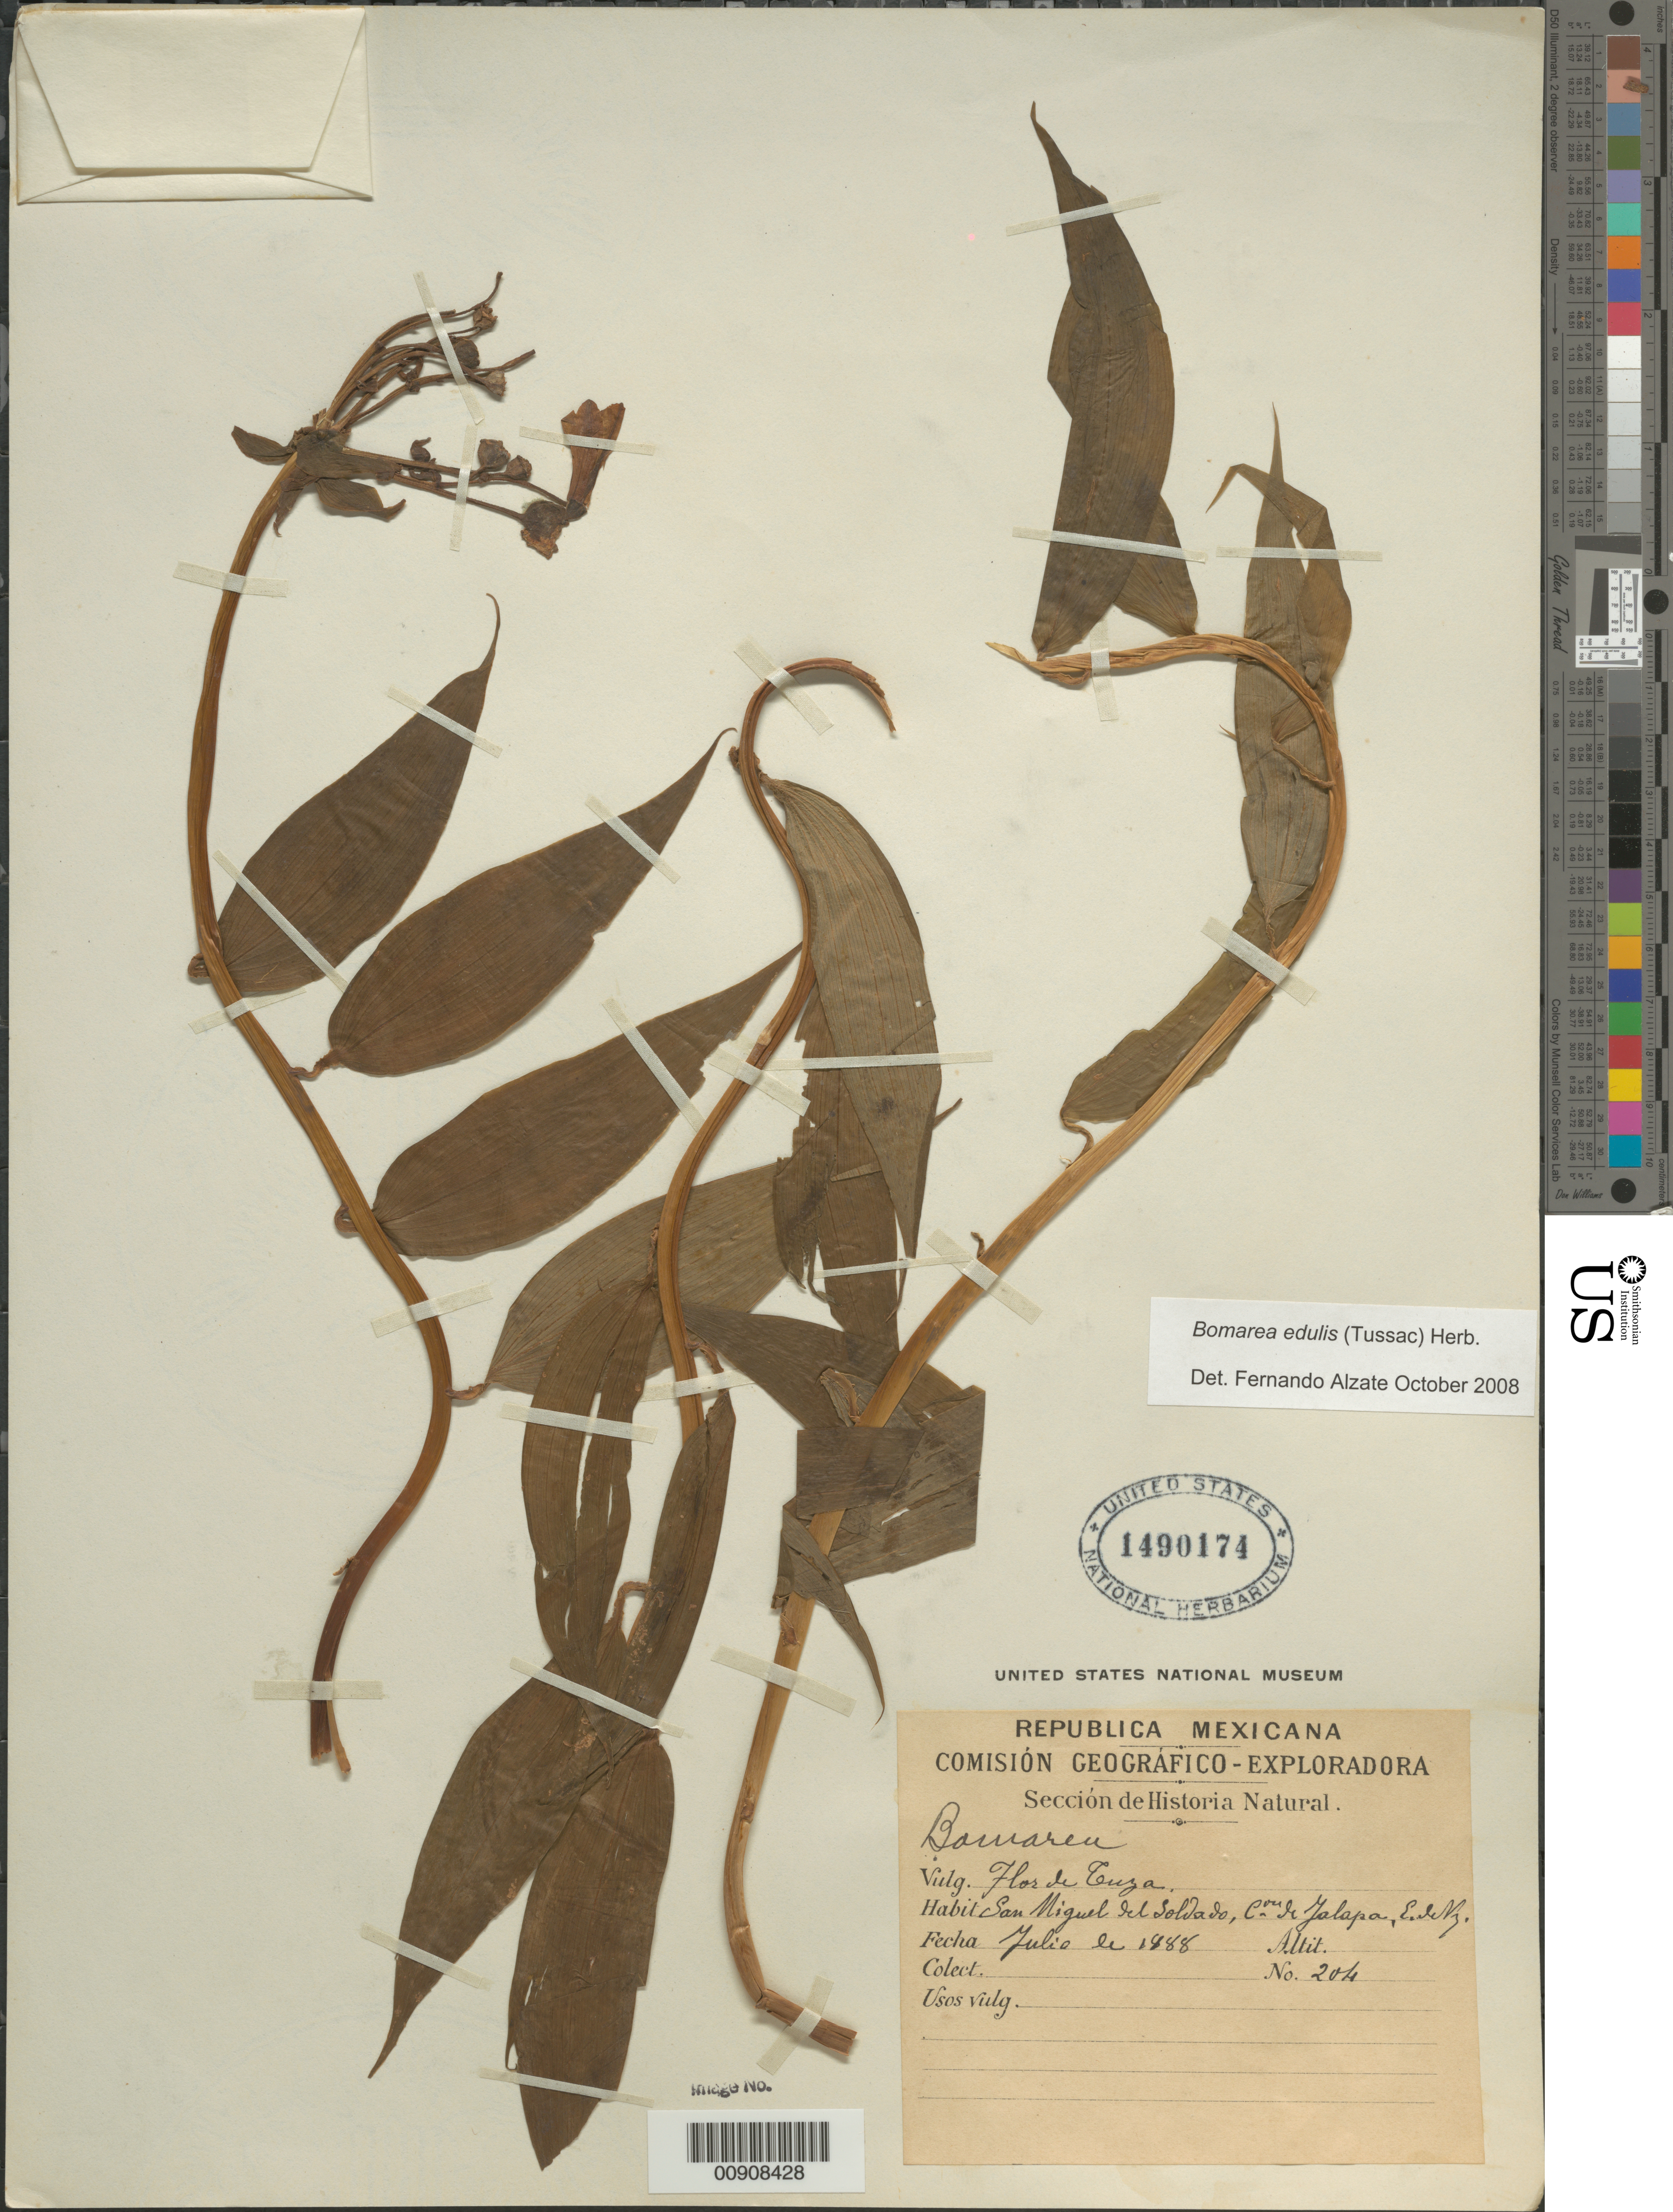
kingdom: Plantae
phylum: Tracheophyta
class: Liliopsida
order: Liliales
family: Alstroemeriaceae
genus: Bomarea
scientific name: Bomarea edulis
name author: (Tussac) Herb.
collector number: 204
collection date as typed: Jul 1888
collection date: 1888-07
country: Mexico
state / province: Veracruz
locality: San Miguel del Soldado, Prv. de Jalapa, E. de Vz.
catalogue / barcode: US 1490174